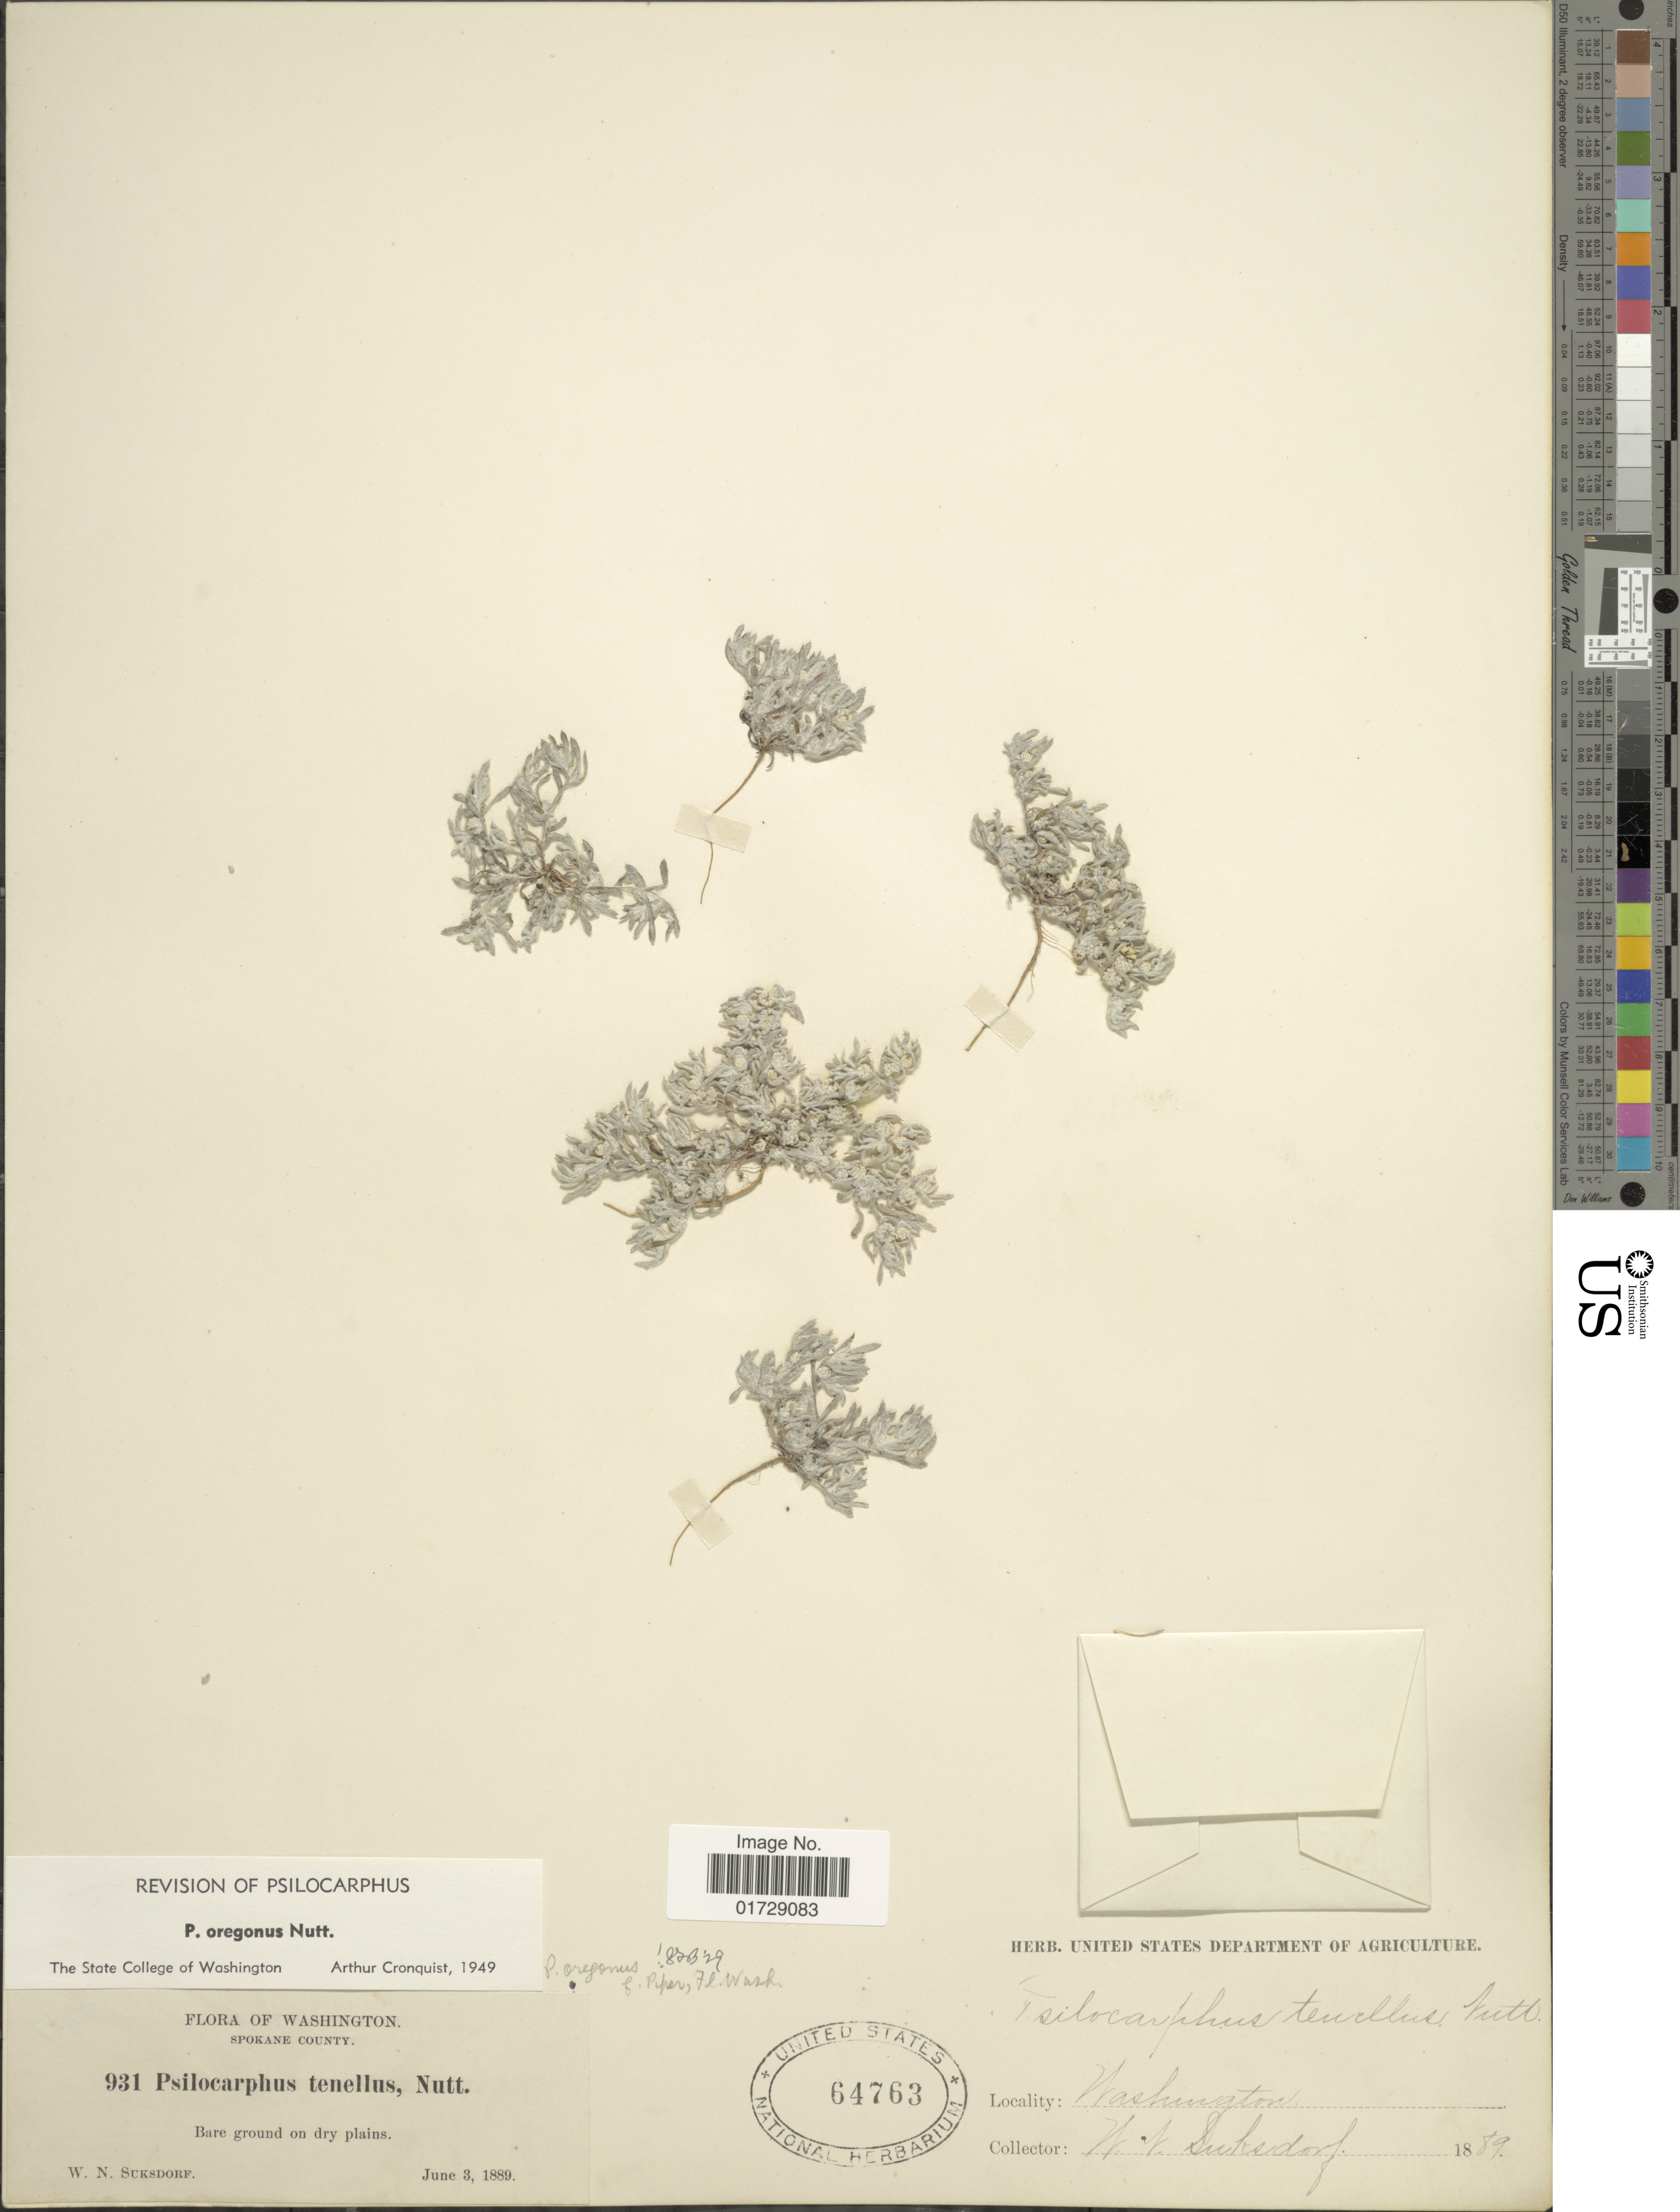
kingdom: Plantae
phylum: Tracheophyta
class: Magnoliopsida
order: Asterales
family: Asteraceae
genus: Psilocarphus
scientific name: Psilocarphus oregonus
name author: Nutt.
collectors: W. N. Suksdorf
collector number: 931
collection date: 1889-06-03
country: United States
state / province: Washington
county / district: Spokane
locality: Spokane County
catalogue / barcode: US 64763